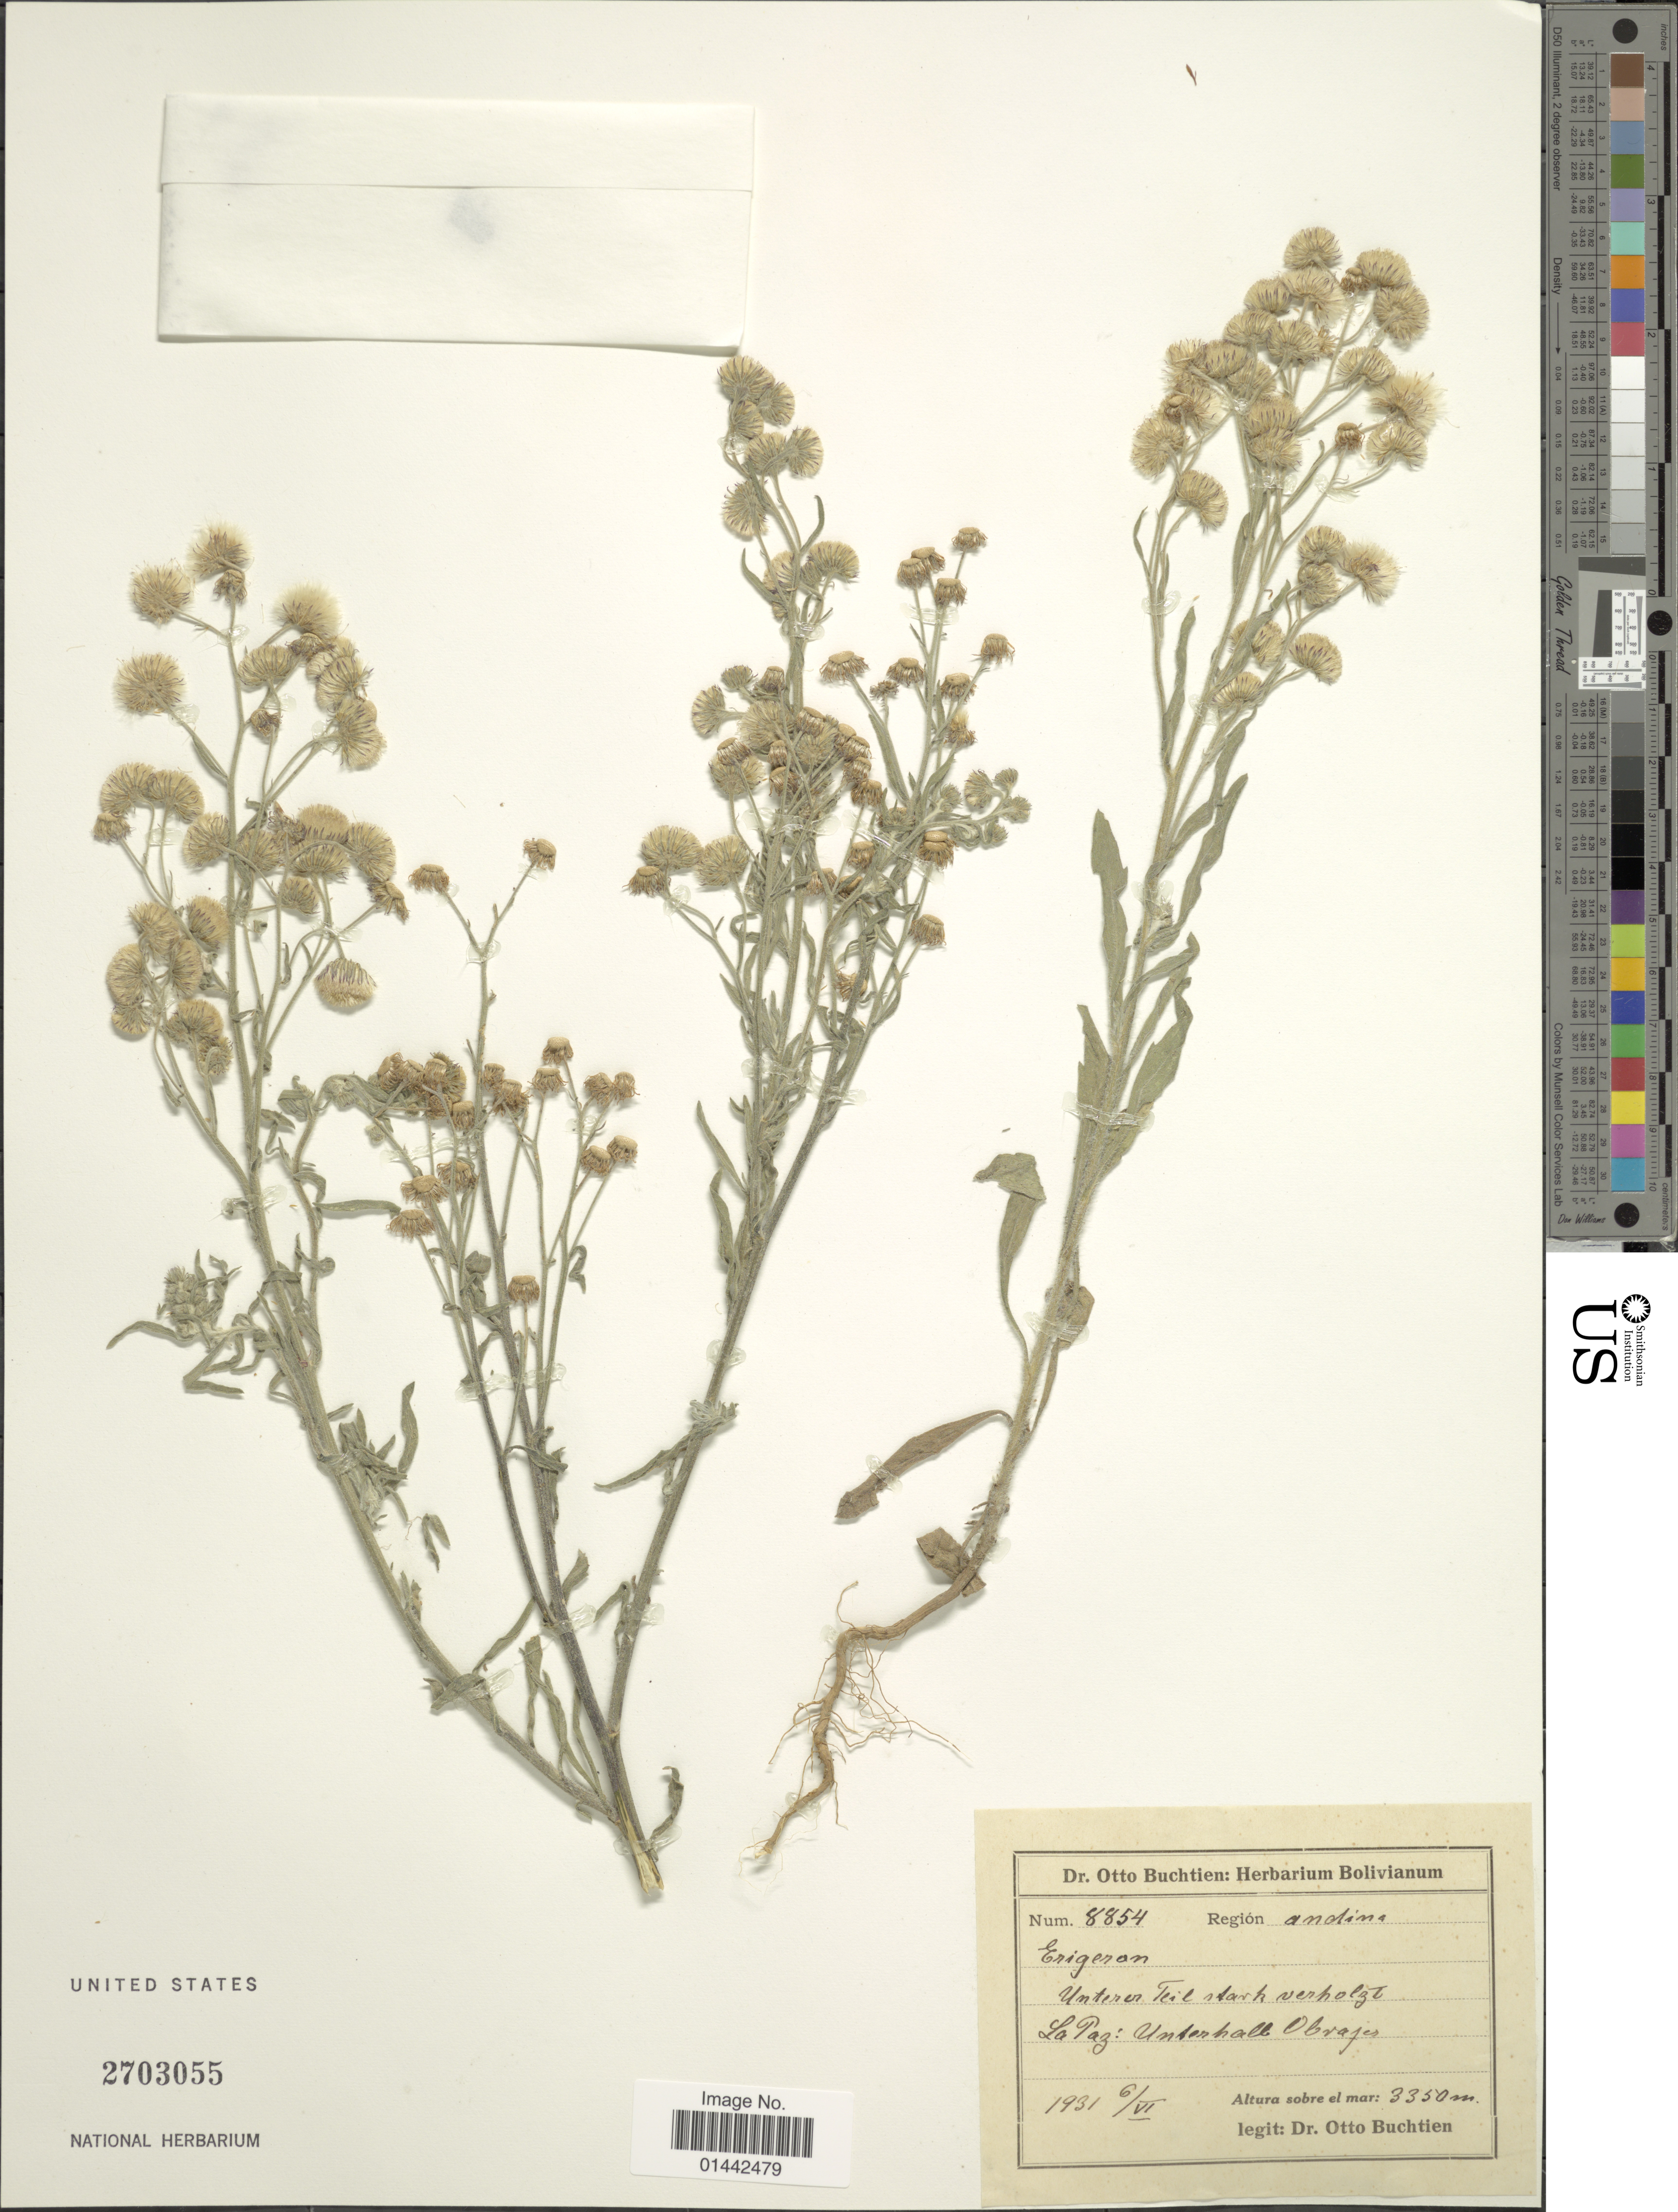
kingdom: Plantae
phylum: Tracheophyta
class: Magnoliopsida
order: Asterales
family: Asteraceae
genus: Erigeron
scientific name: Erigeron sp.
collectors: O. Buchtien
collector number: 8854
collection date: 1931-06-06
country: Bolivia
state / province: La Paz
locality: Region Andina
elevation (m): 3350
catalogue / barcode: US 2703055